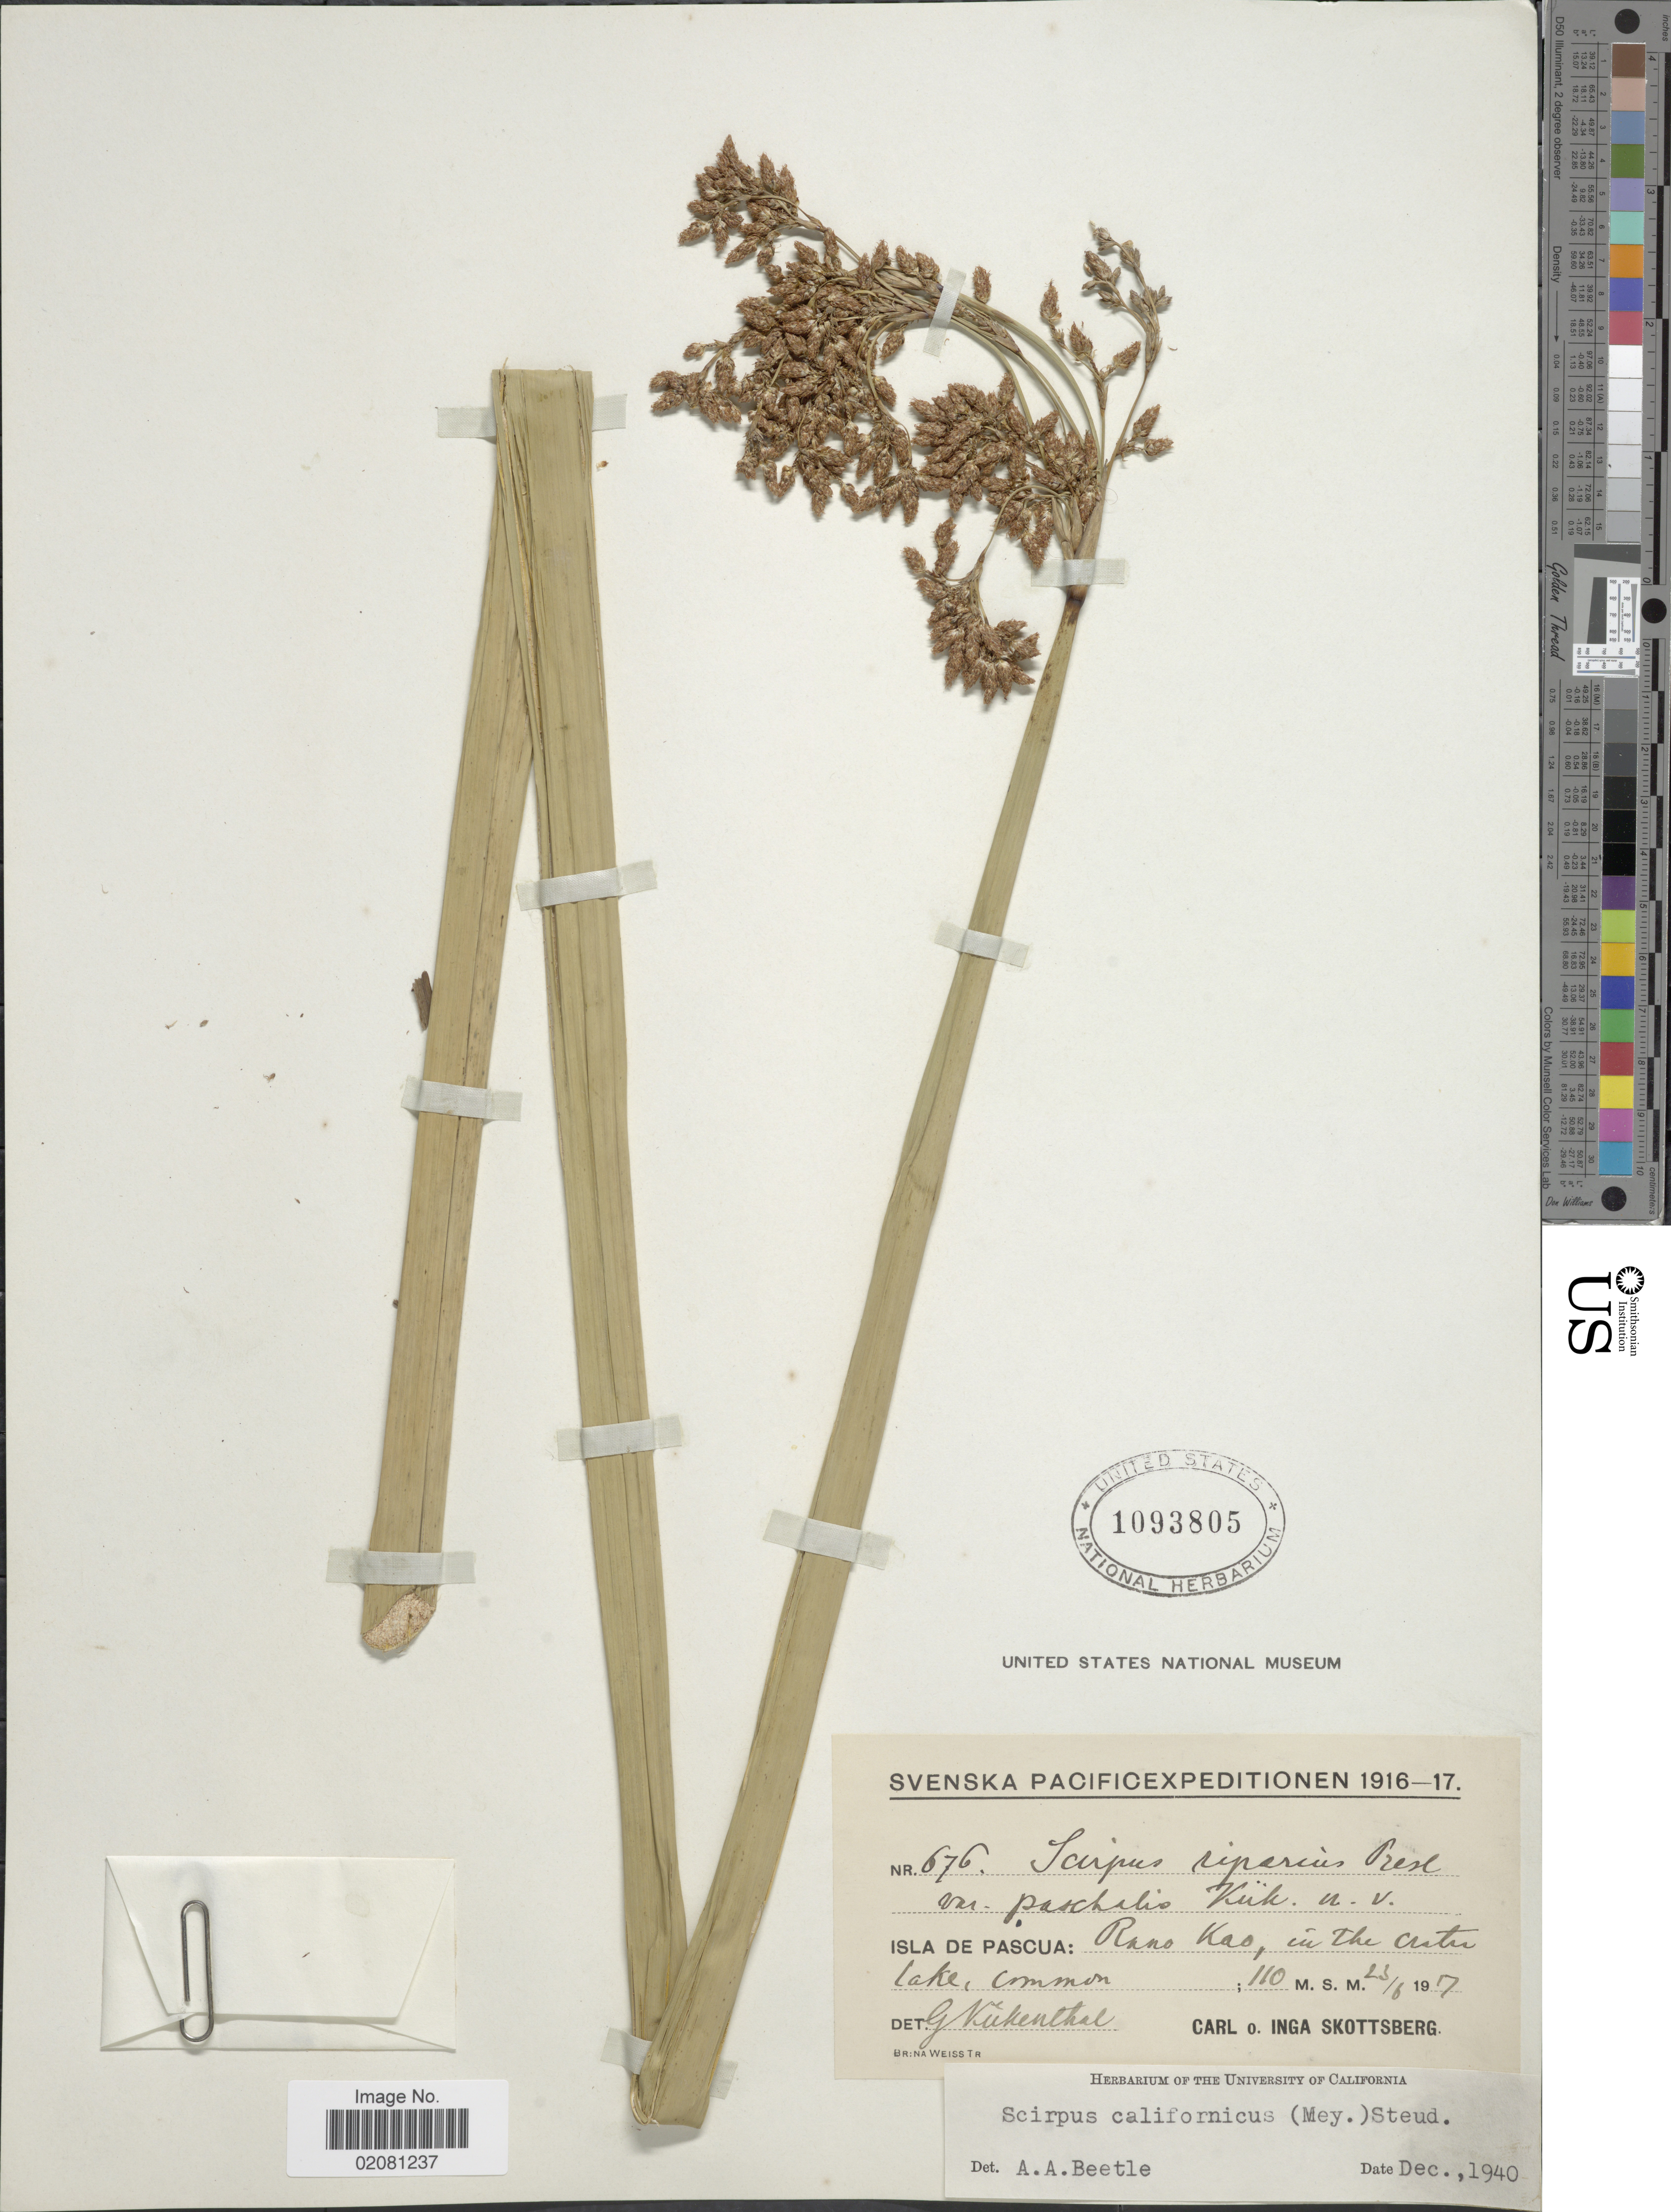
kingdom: Plantae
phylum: Tracheophyta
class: Liliopsida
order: Poales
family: Cyperaceae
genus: Schoenoplectus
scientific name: Schoenoplectus californicus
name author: (C.A. Mey.) Soják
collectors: C. Skottsberg & I. Skottsberg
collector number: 676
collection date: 1917-06-23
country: Chile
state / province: Valparaíso (V)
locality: Svenska Pacific, Isla de Pascua: Rano Kao, in the crater Lake.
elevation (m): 110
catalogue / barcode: US 1093805